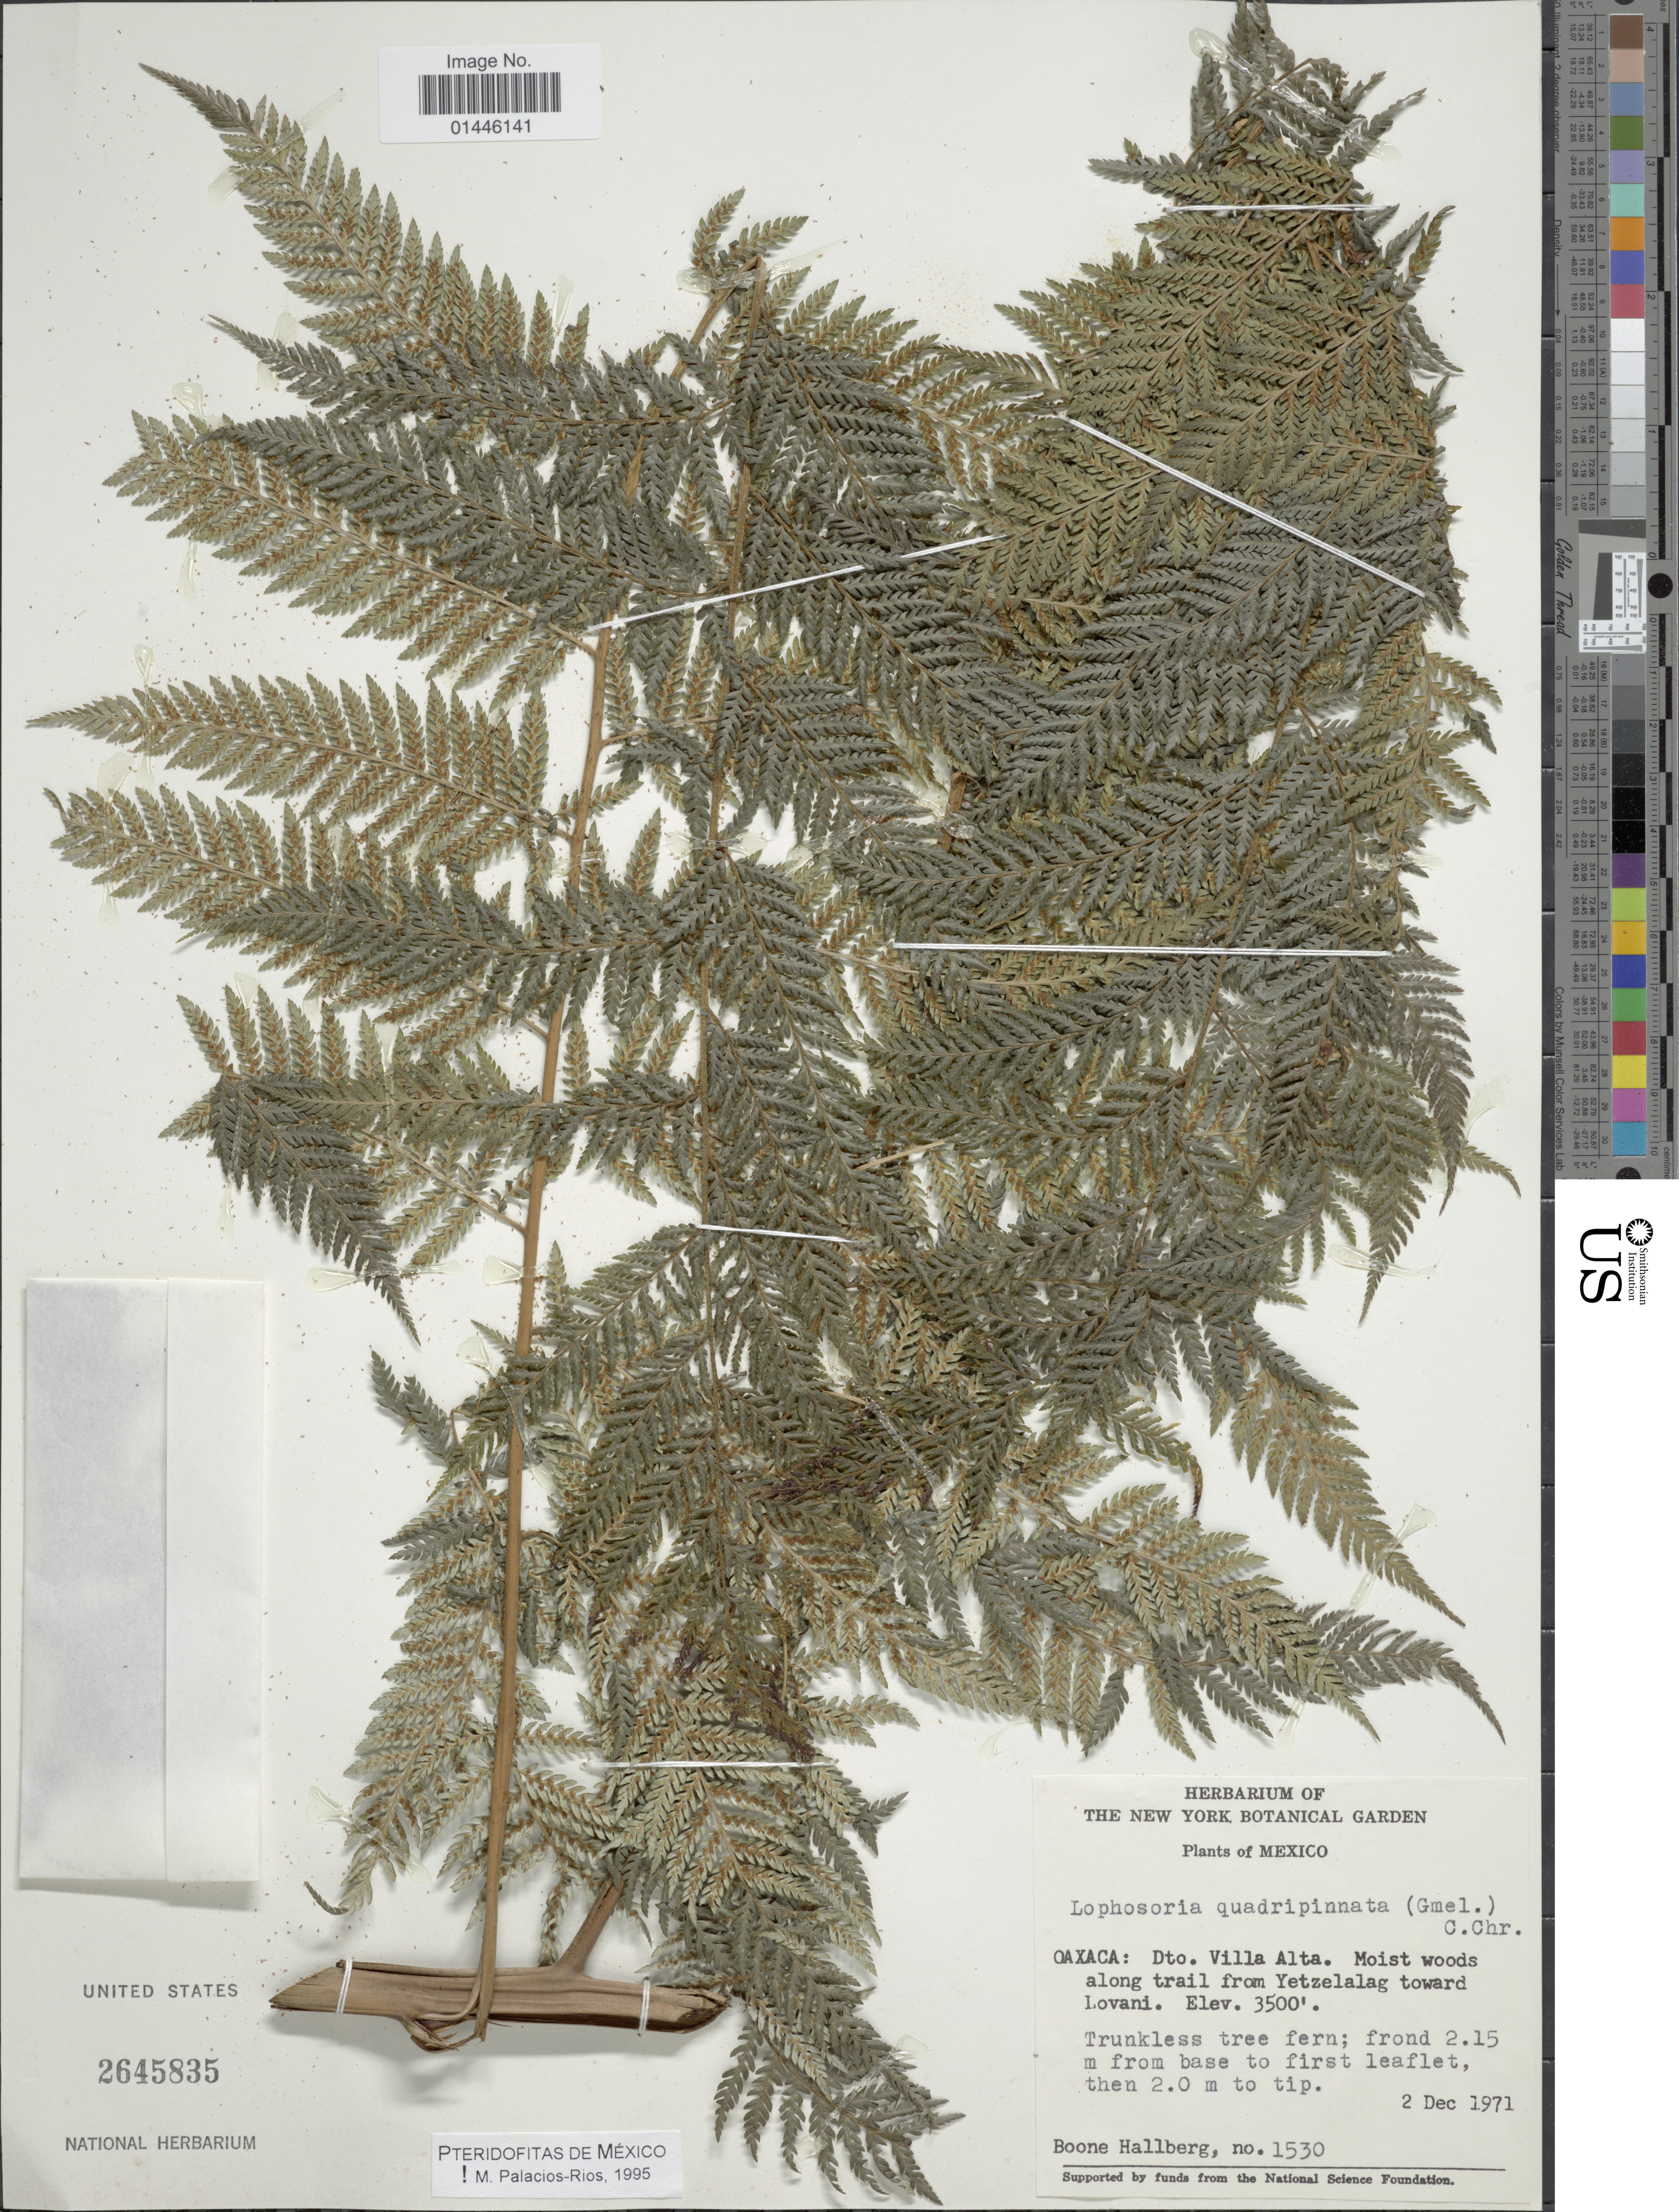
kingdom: Plantae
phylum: Tracheophyta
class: Polypodiopsida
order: Cyatheales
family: Dicksoniaceae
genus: Lophosoria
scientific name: Lophosoria quadripinnata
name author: (J.F. Gmel.) C. Chr.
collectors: B. Hallberg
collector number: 1530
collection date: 1971-12-02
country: Mexico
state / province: Oaxaca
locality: Dto. Villa Alta. along trail from Yetzelang toward Lovani.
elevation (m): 1067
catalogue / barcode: US 2645835